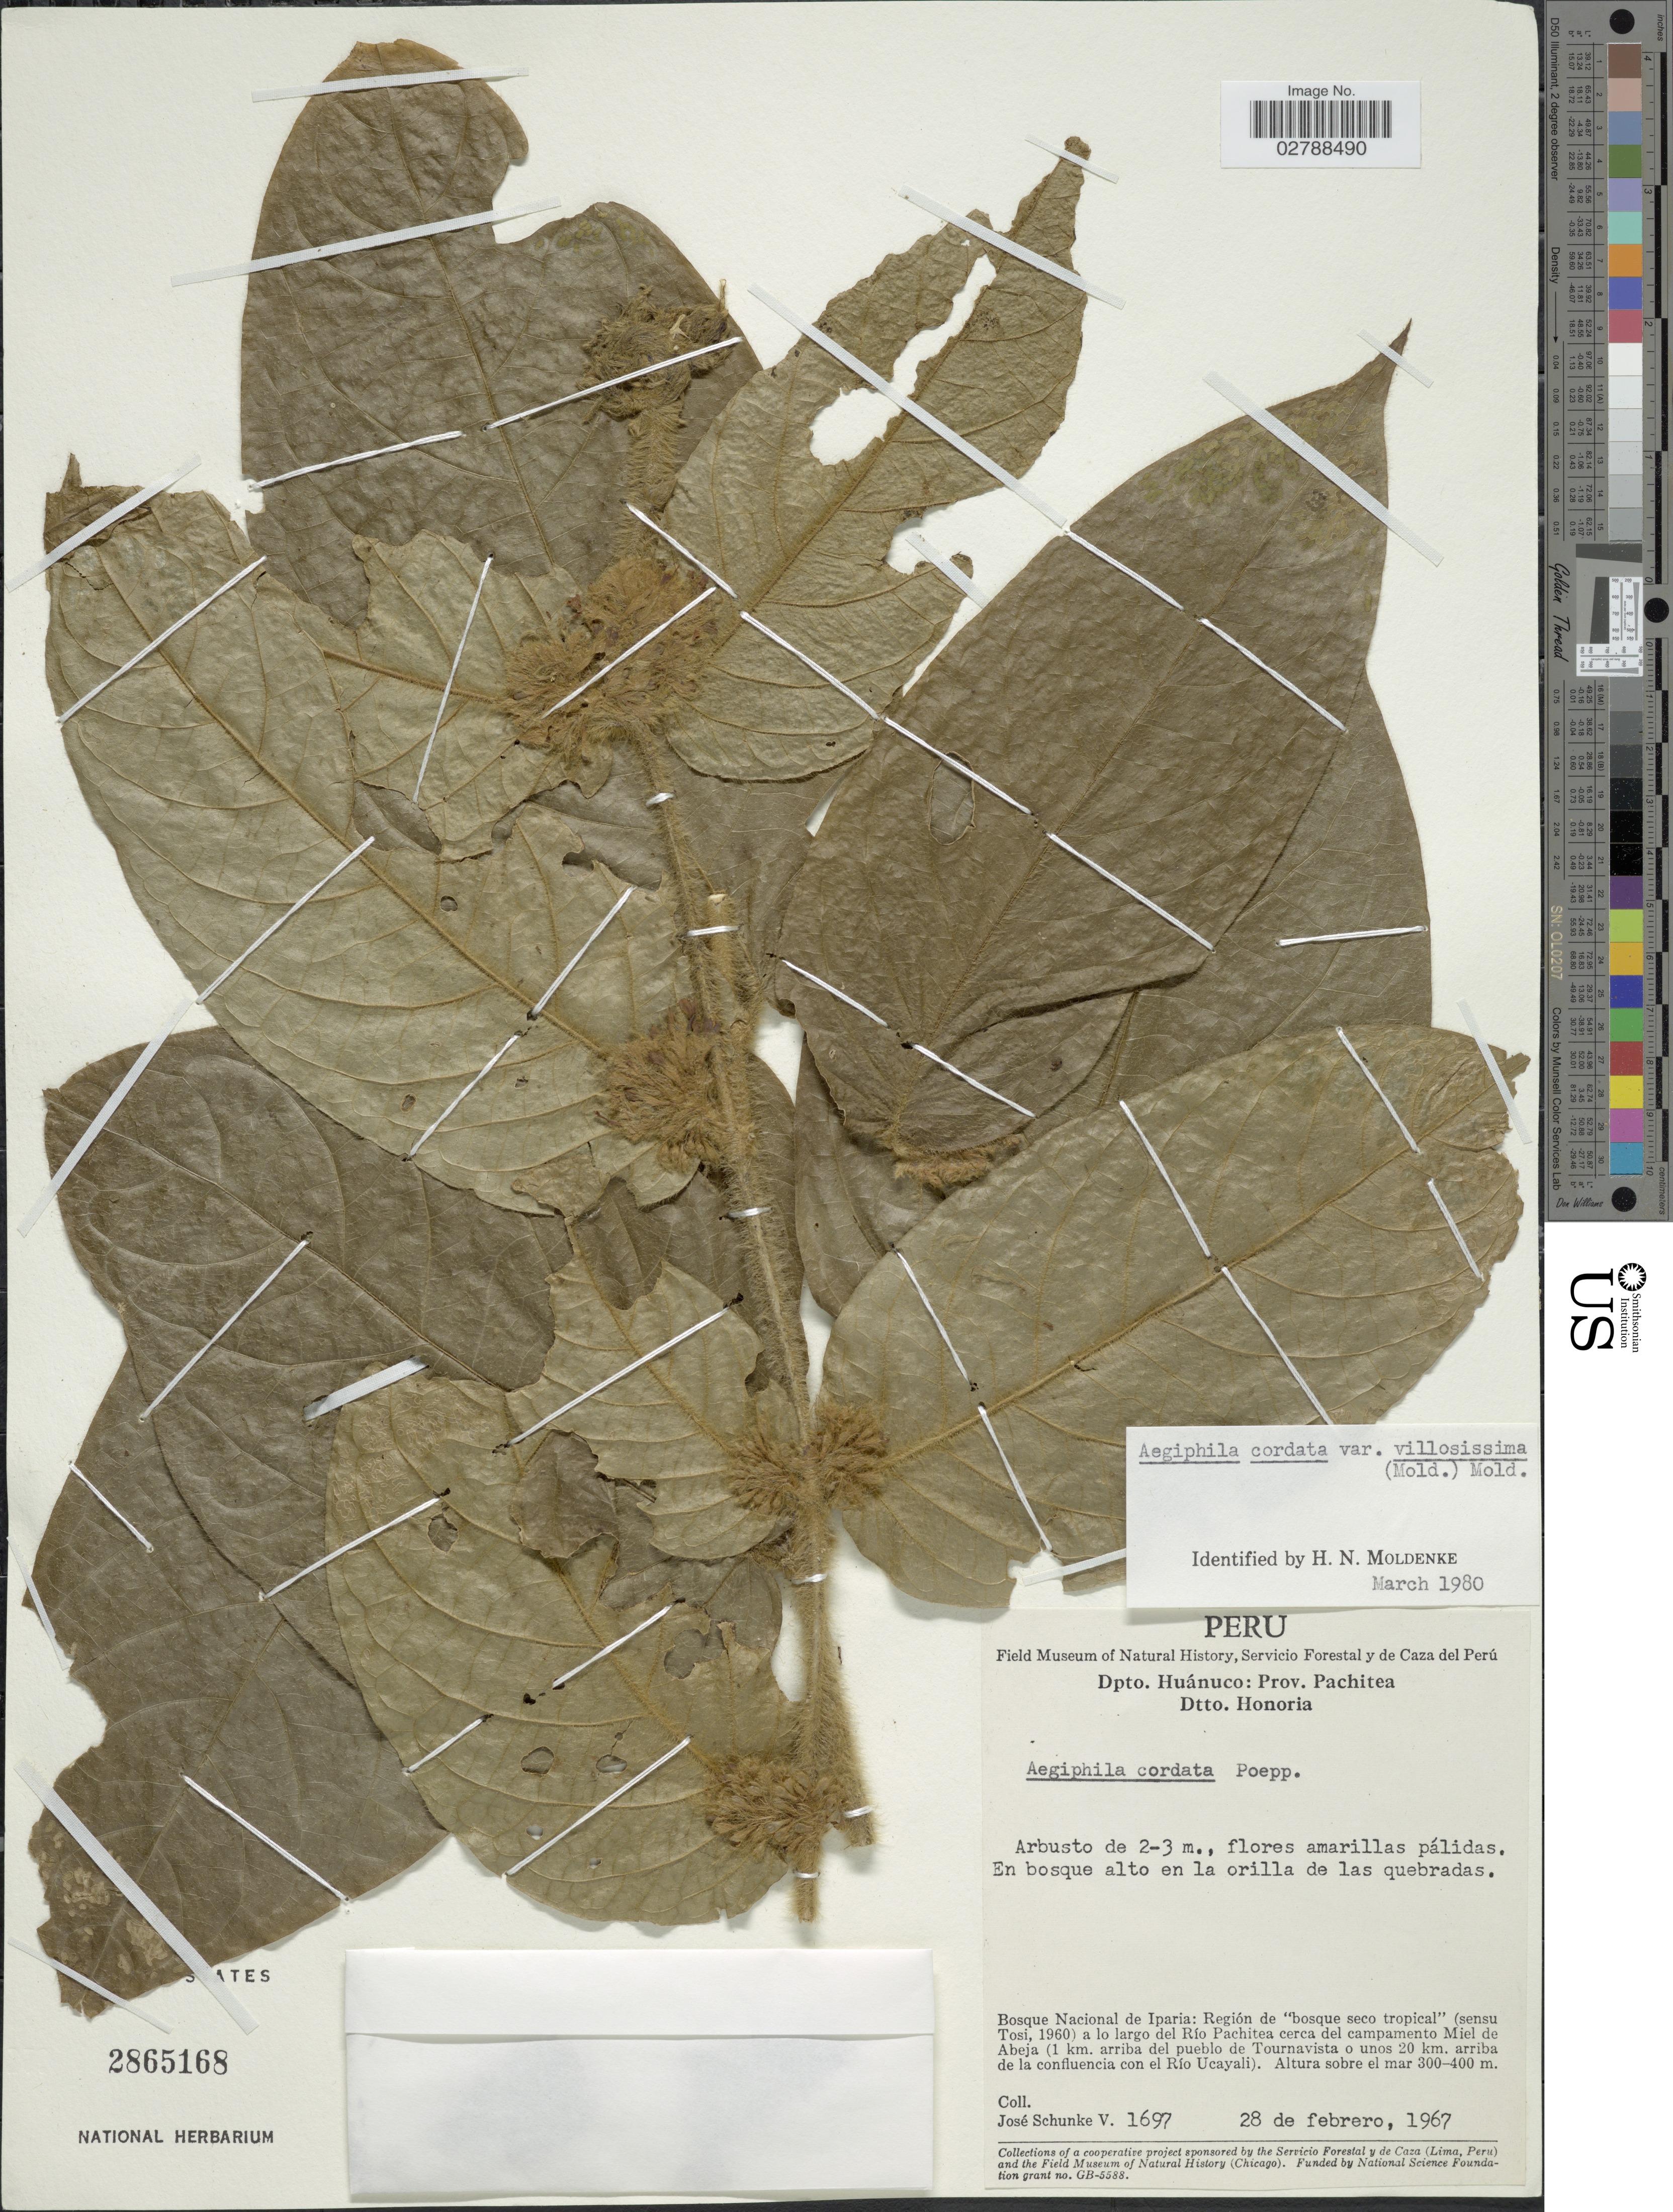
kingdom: Plantae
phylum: Tracheophyta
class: Magnoliopsida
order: Lamiales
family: Lamiaceae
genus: Aegiphila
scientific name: Aegiphila cordata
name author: Poepp. ex Schauer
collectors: J. Schunke Vigo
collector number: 1697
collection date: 1967-02-28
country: Peru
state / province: Huánuco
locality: Prov. Pachitea, Dtto. Honoria, Bosque Nacional de Iparia: Región de "bosque seco tropical" (sensu Tosi, 1960) a lo largo del Río Pachitea cerca del campamento Miel de Abeja ( 1 km. arriba del pueblo de Tournavista o unos 20 km. arriba de la confluencia con el Río Ucayali).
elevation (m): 300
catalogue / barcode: US 2865168